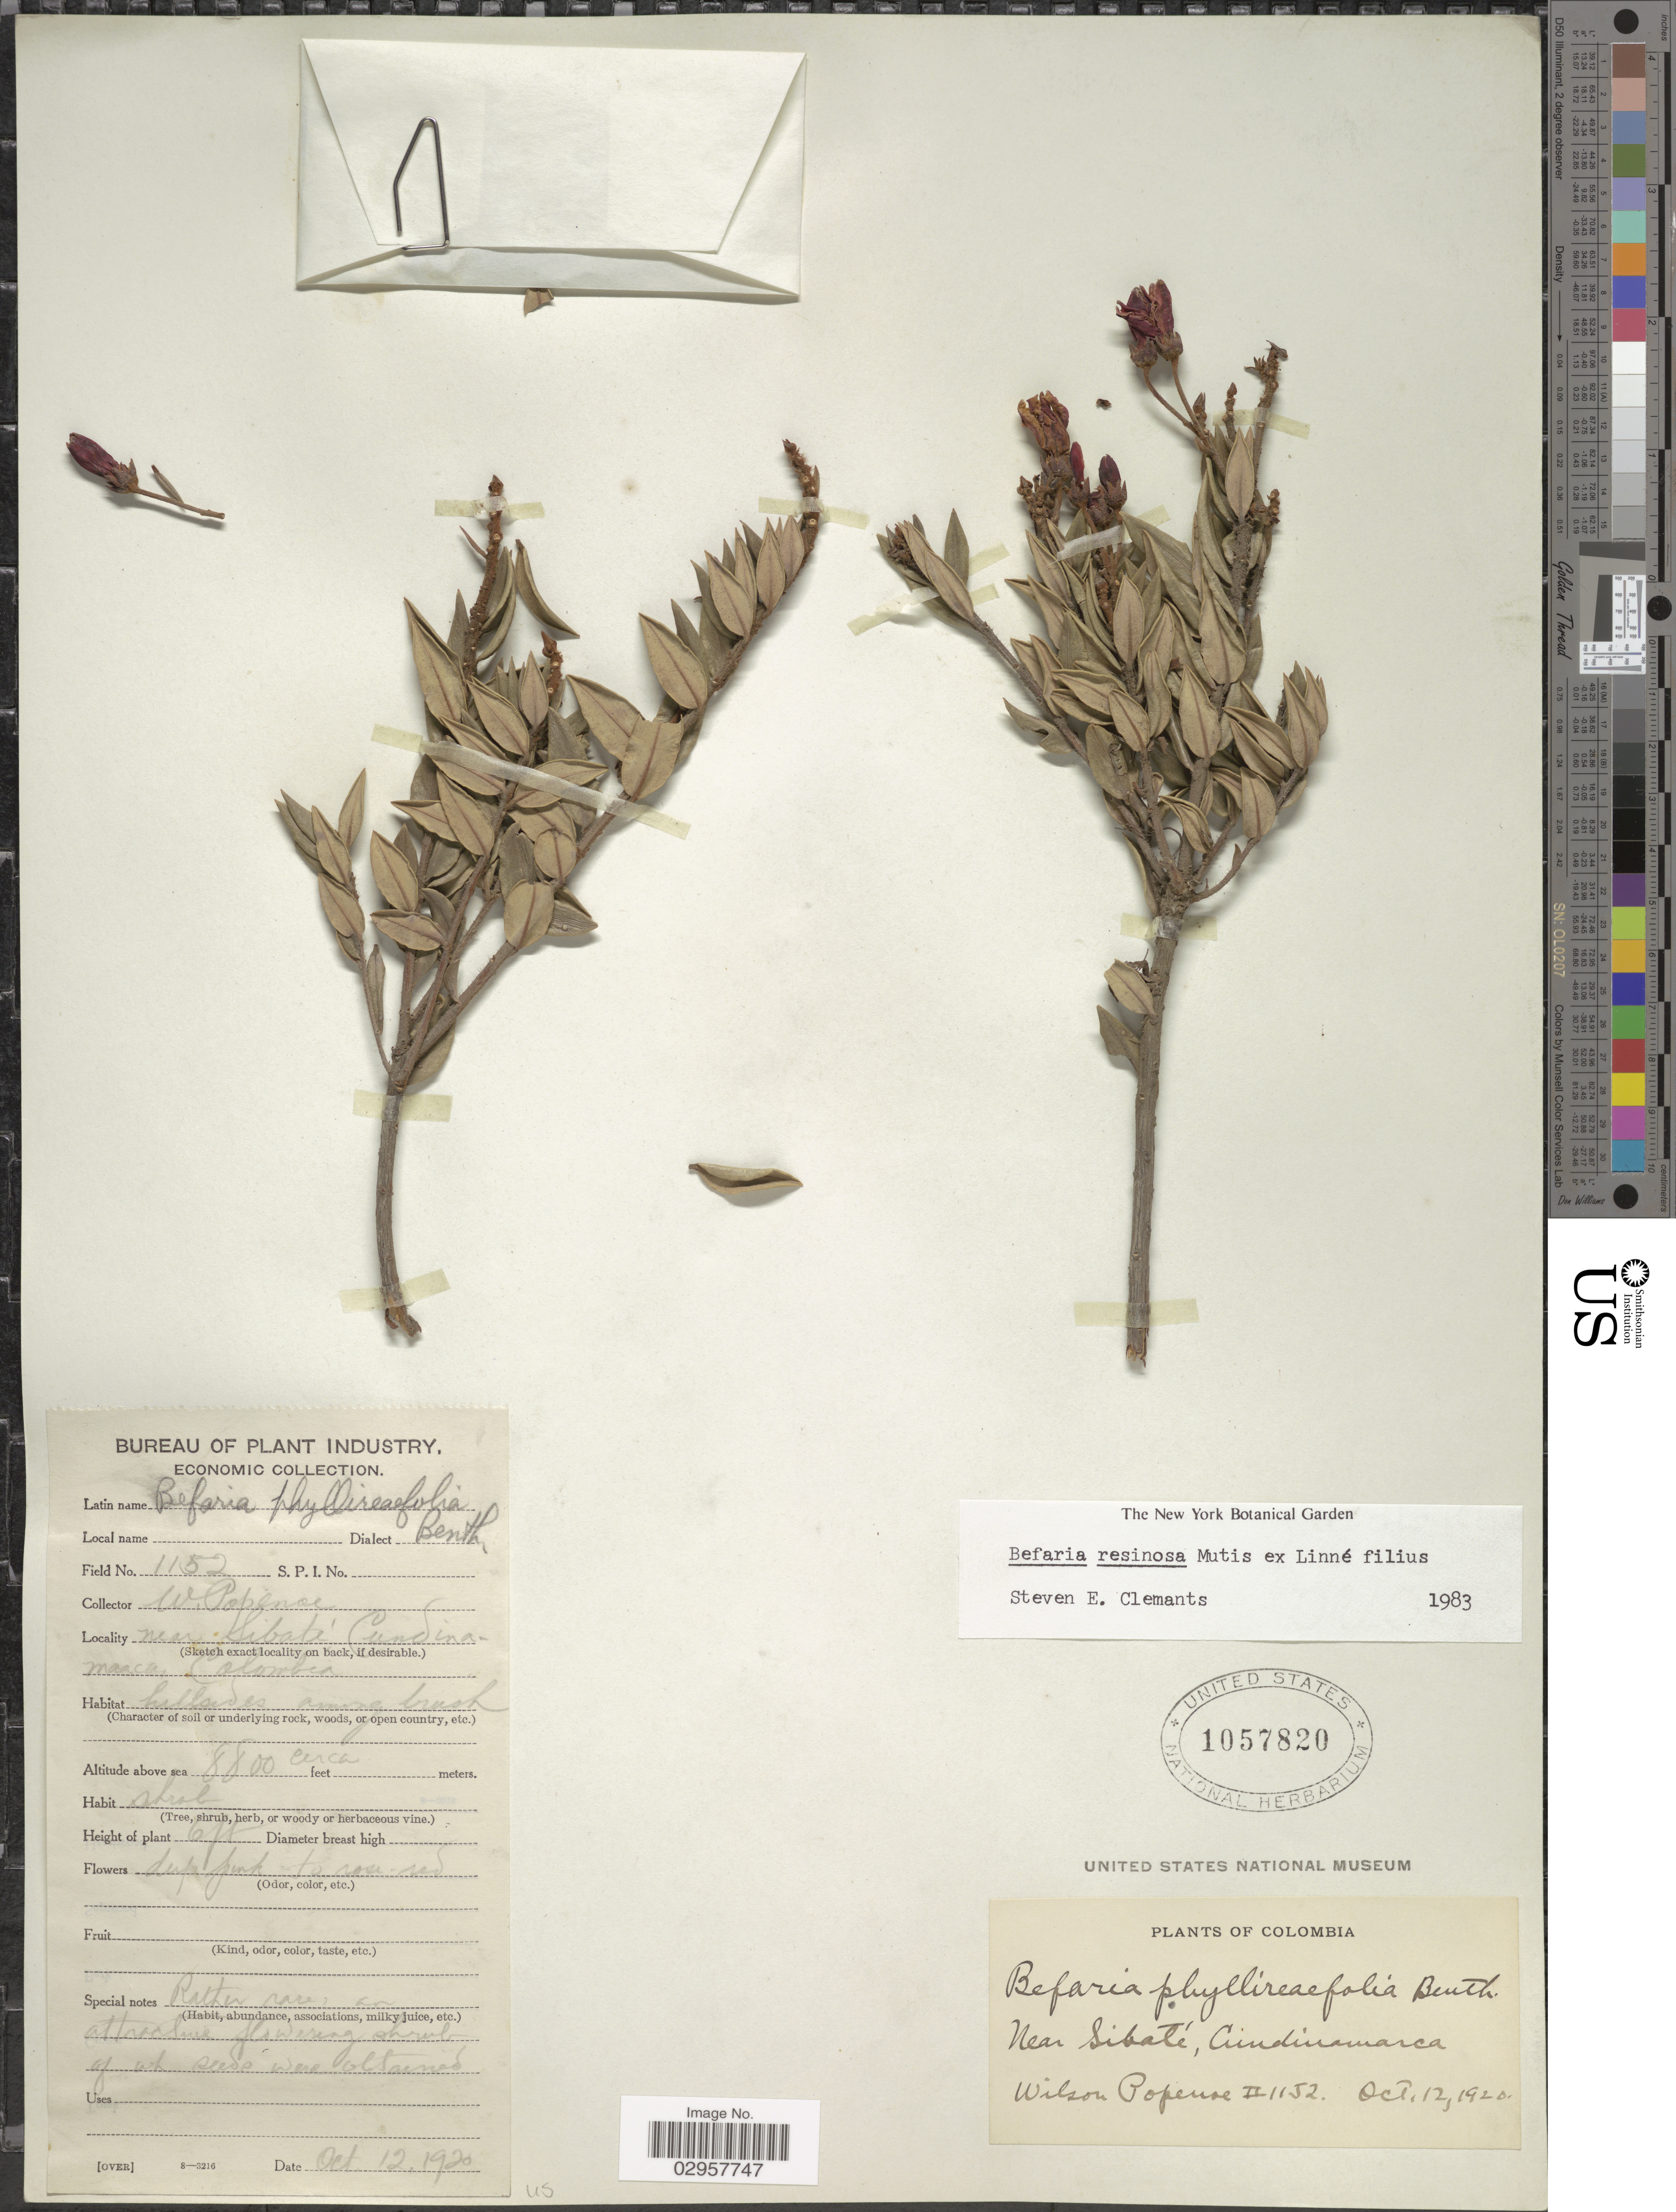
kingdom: Plantae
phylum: Tracheophyta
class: Magnoliopsida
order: Ericales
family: Ericaceae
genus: Befaria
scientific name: Befaria resinosa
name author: Mutis ex L. f.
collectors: F. Popenoe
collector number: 1152?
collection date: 1920-10-12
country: Colombia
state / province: Cundinamarca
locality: Near Sibaté.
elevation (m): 2682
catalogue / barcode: US 1057820